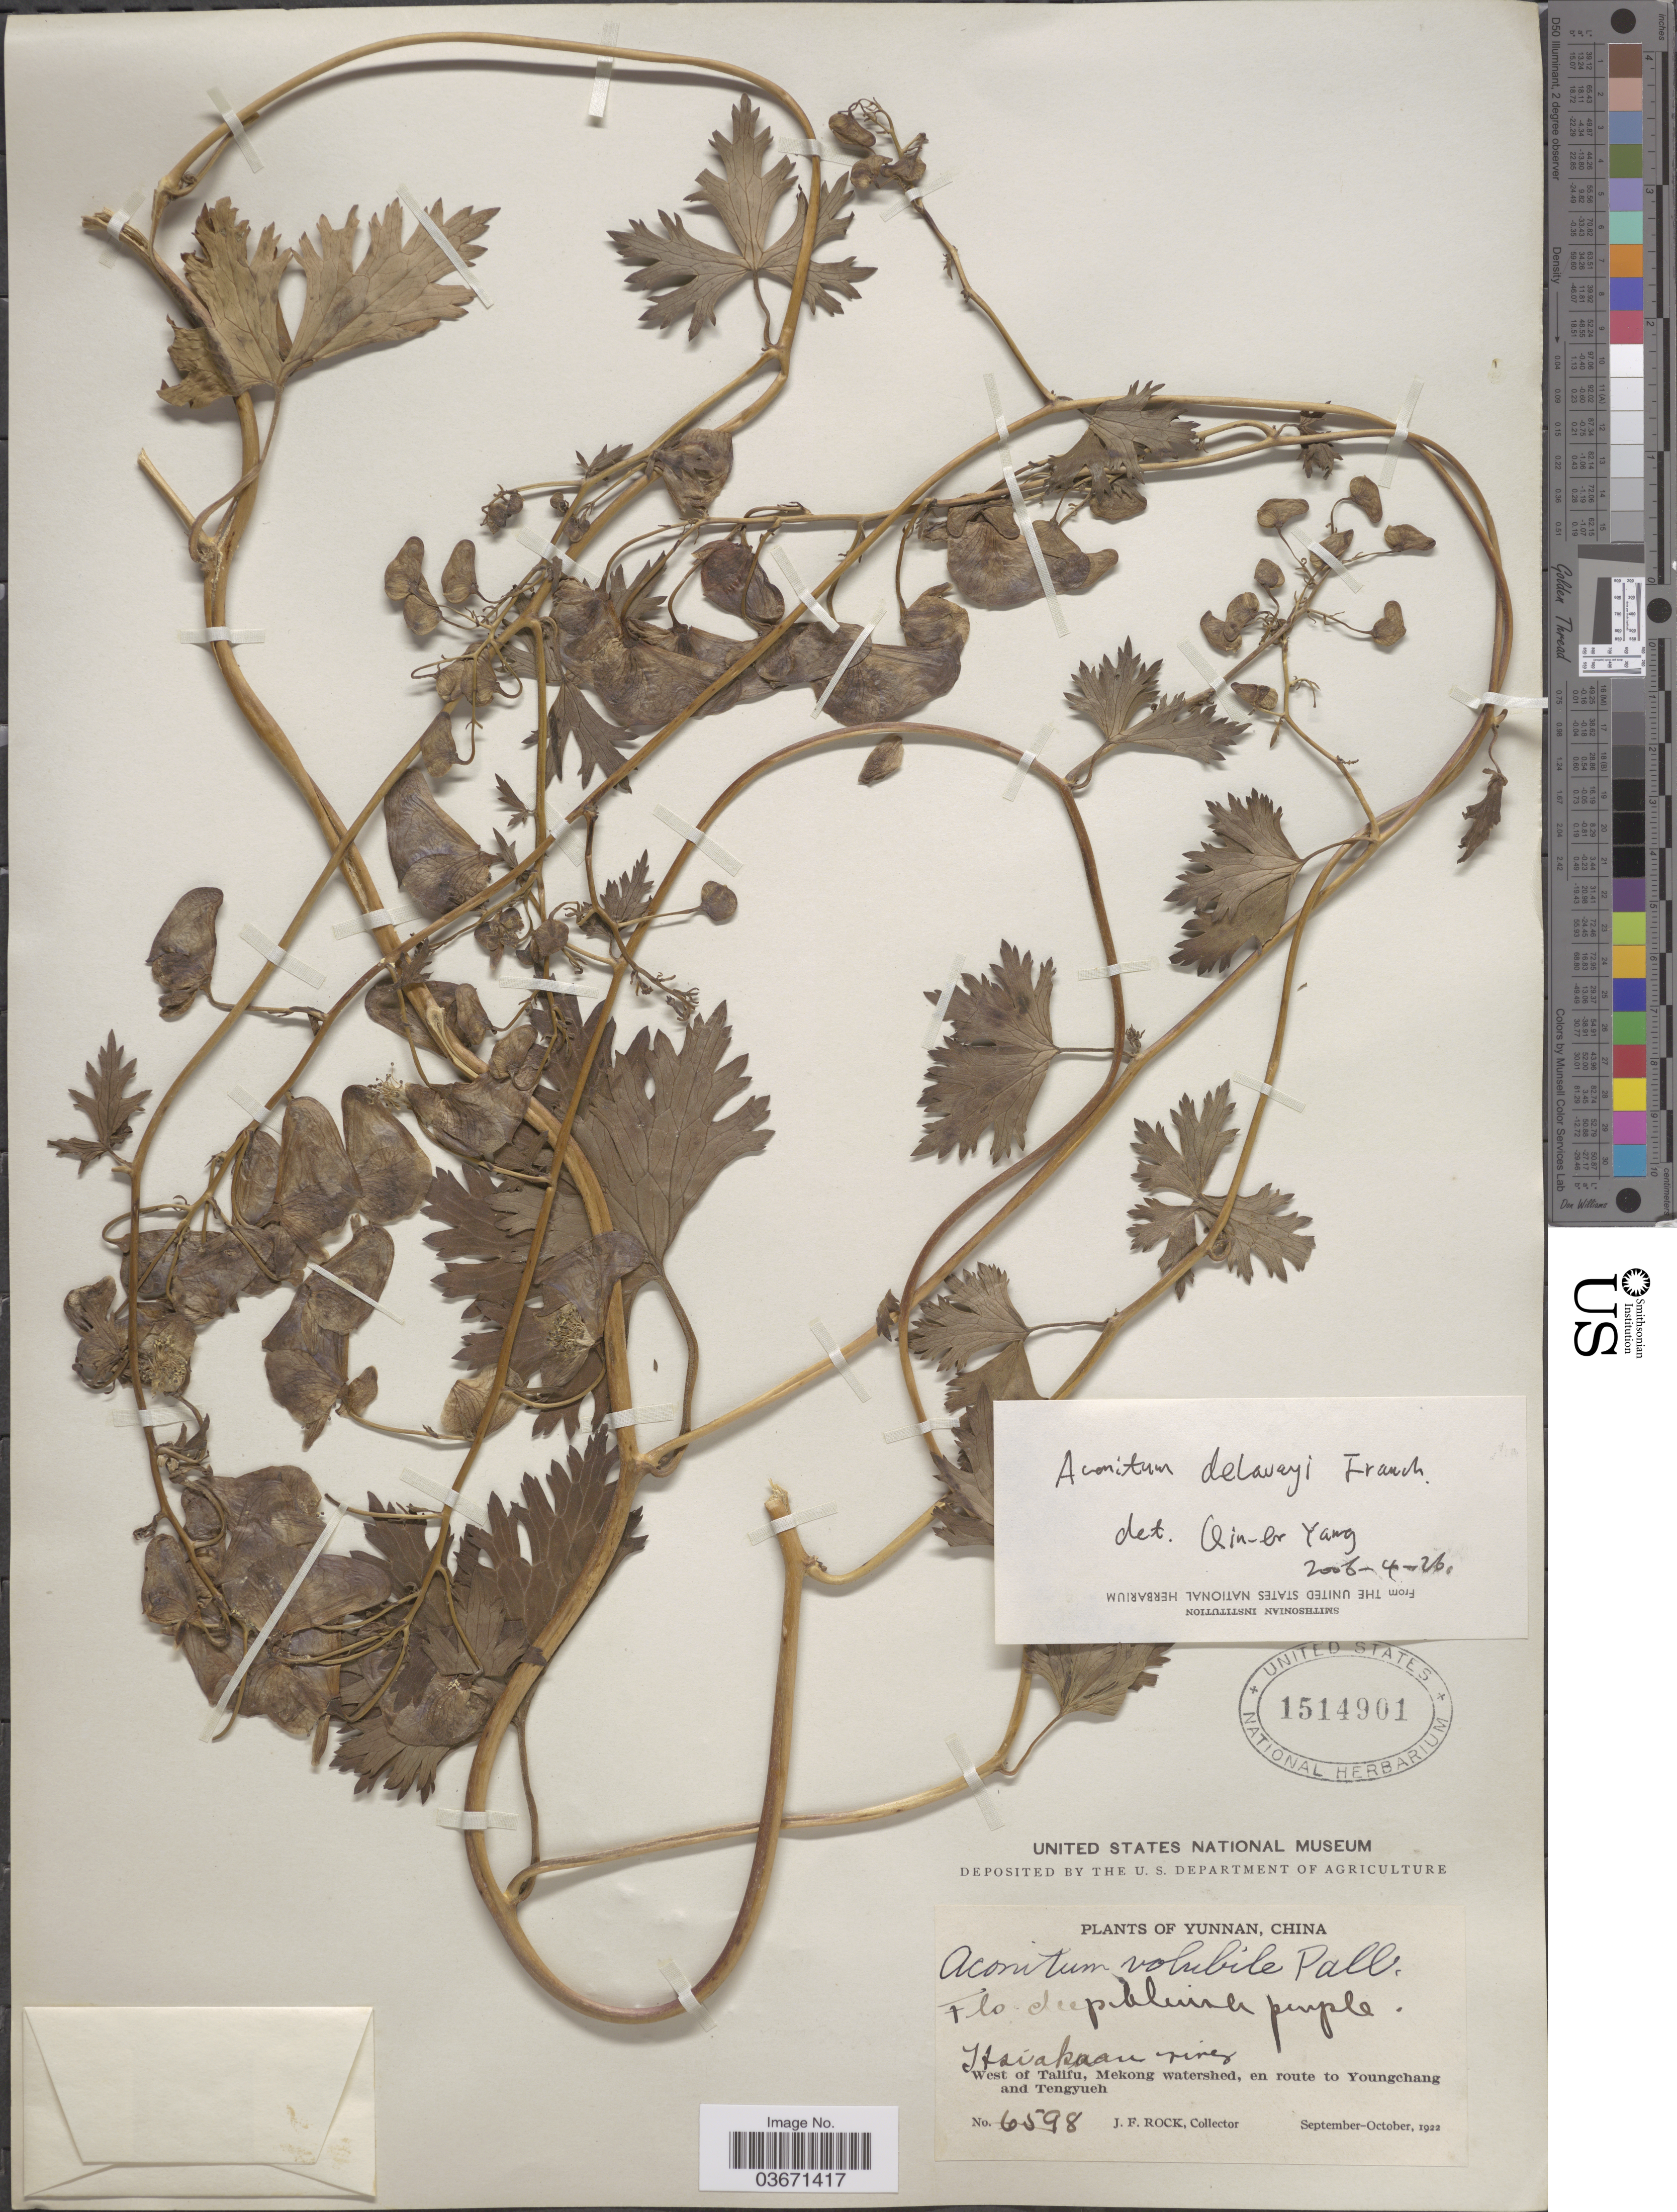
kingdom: Plantae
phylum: Tracheophyta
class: Magnoliopsida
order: Ranunculales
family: Ranunculaceae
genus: Aconitum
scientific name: Aconitum delavayi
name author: Franch.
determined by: Yang, Q. E.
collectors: J. Rock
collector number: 6598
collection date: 1922-09/1922-10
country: China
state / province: Yunnan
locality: Itsiakan river. West of Talifu, Mekong watershed, en route to Youngchang and Tengyueh.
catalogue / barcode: US 1514901